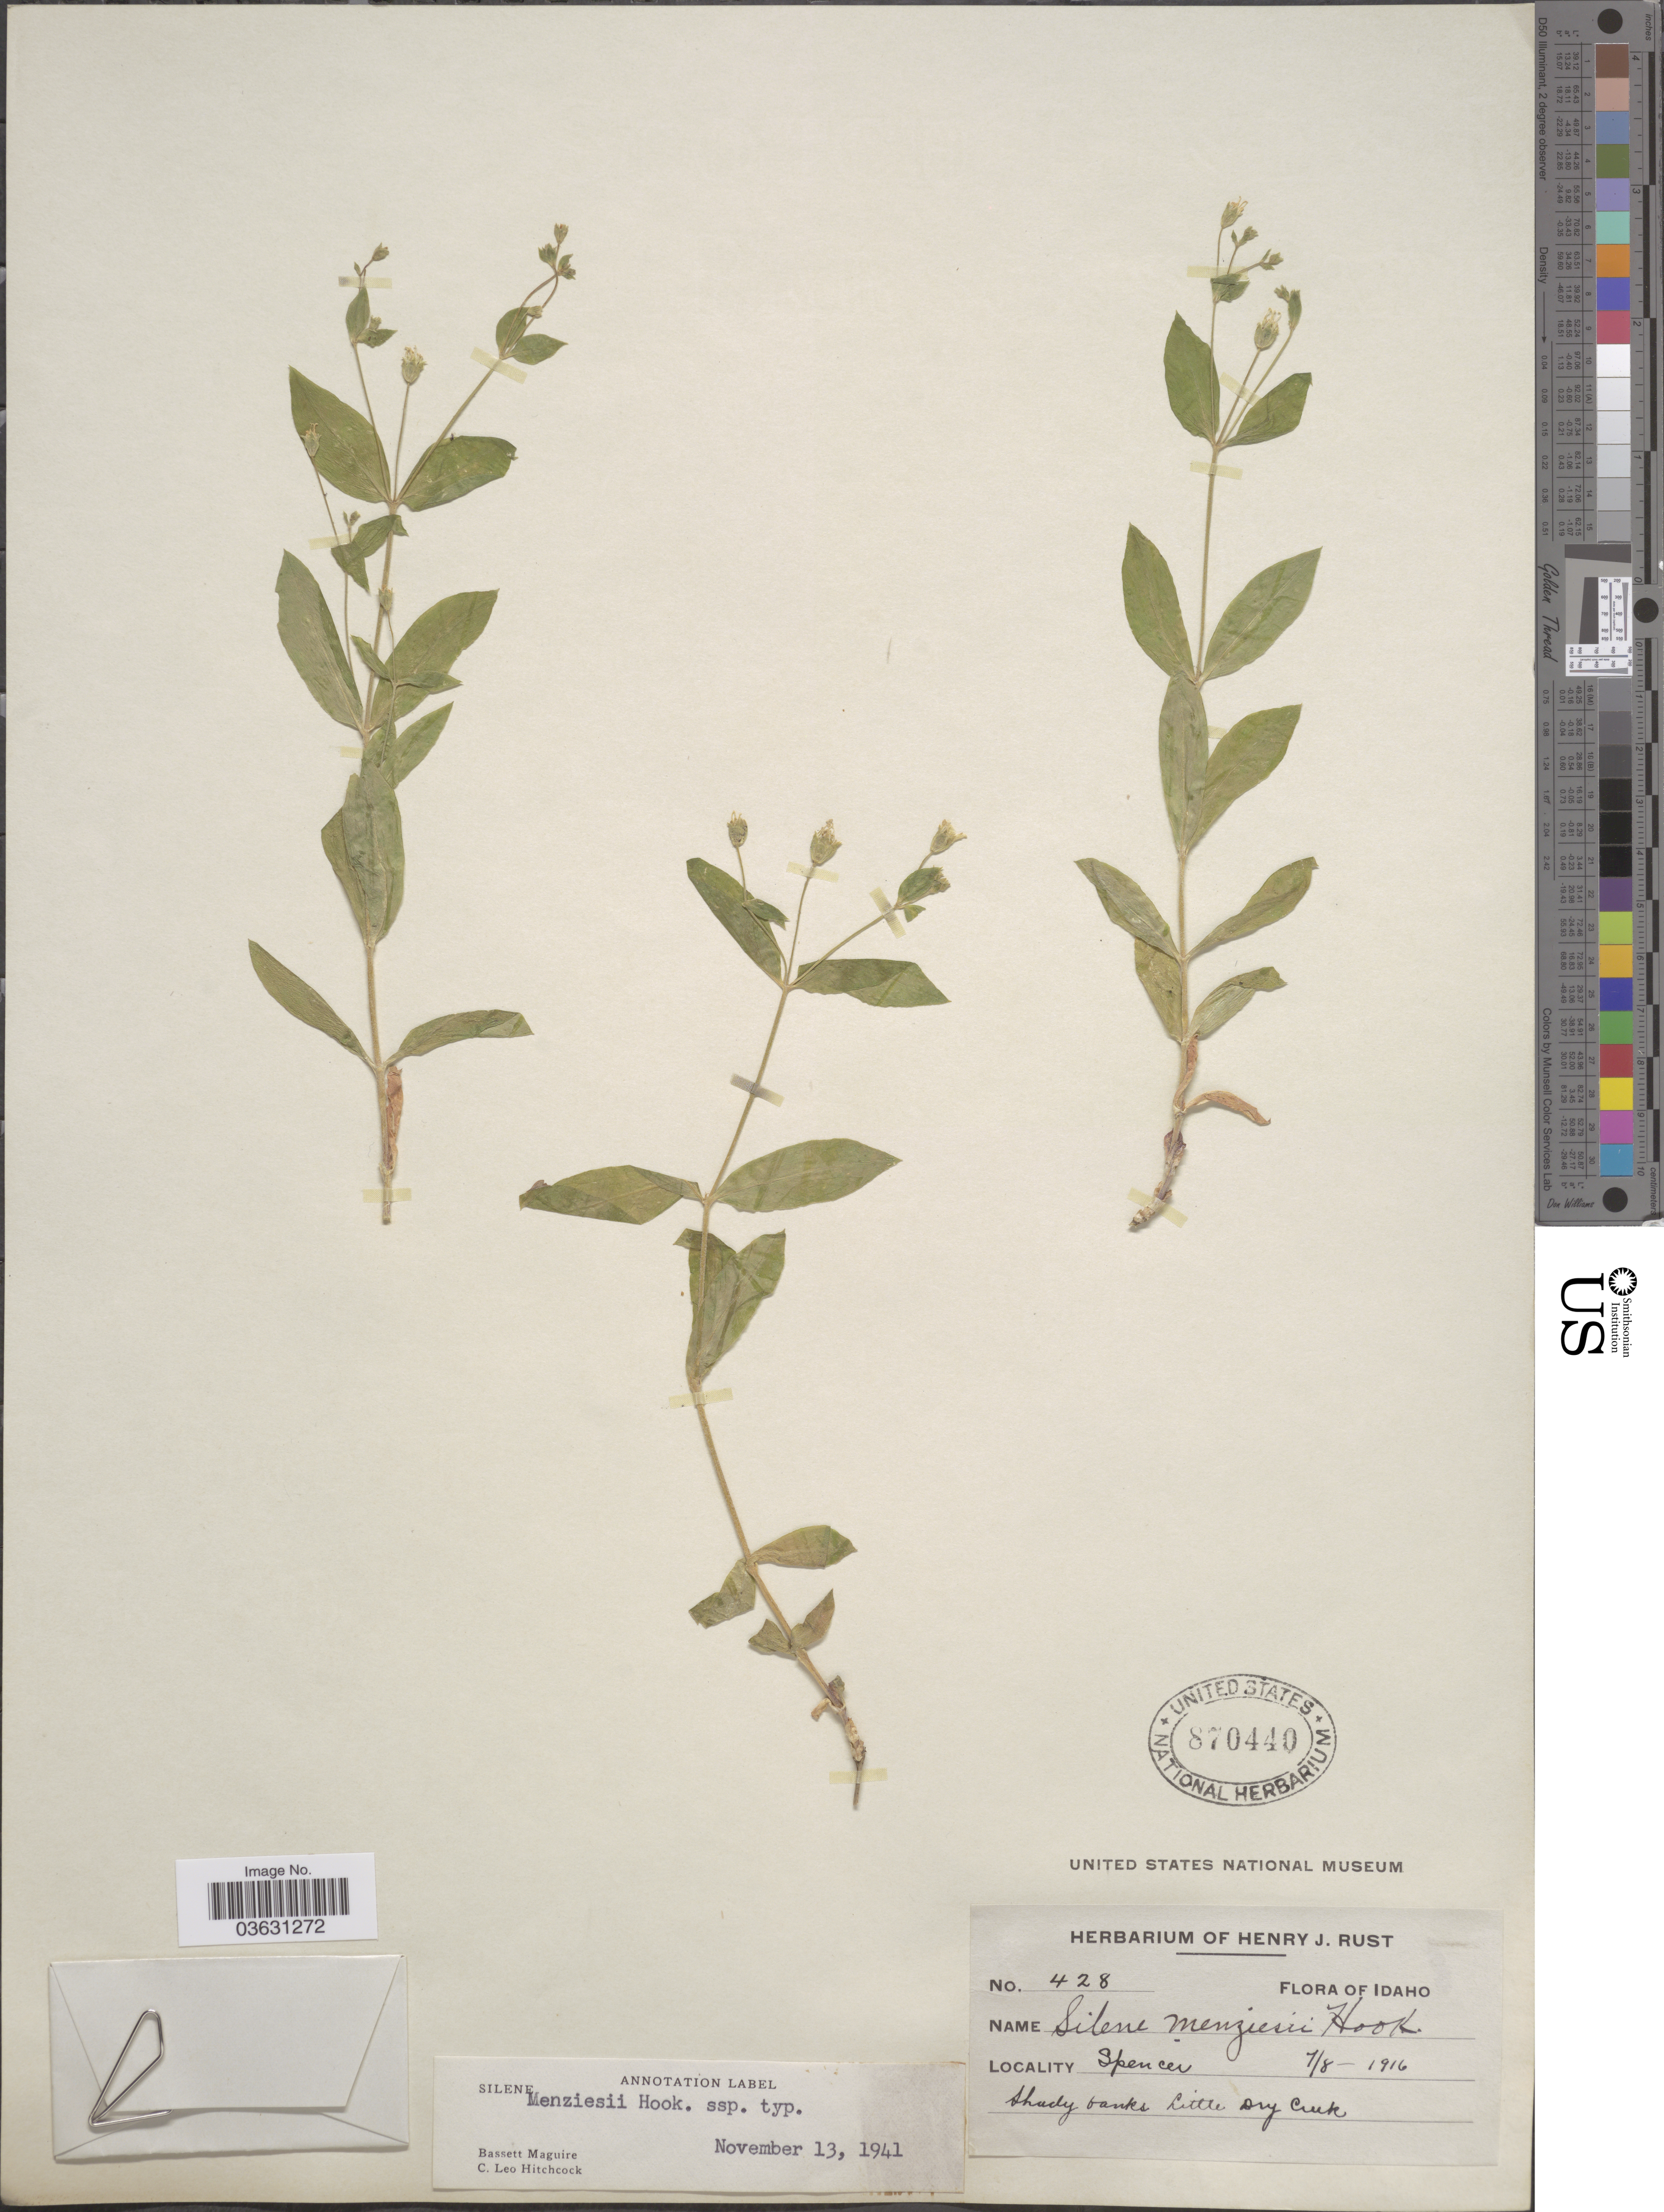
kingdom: Plantae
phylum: Tracheophyta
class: Magnoliopsida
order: Caryophyllales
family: Caryophyllaceae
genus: Silene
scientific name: Silene menziesii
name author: Hook.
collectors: ex herb. Henry J. Rust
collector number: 428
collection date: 1916-07-08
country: United States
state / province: Idaho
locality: Spencer.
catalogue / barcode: US 870440